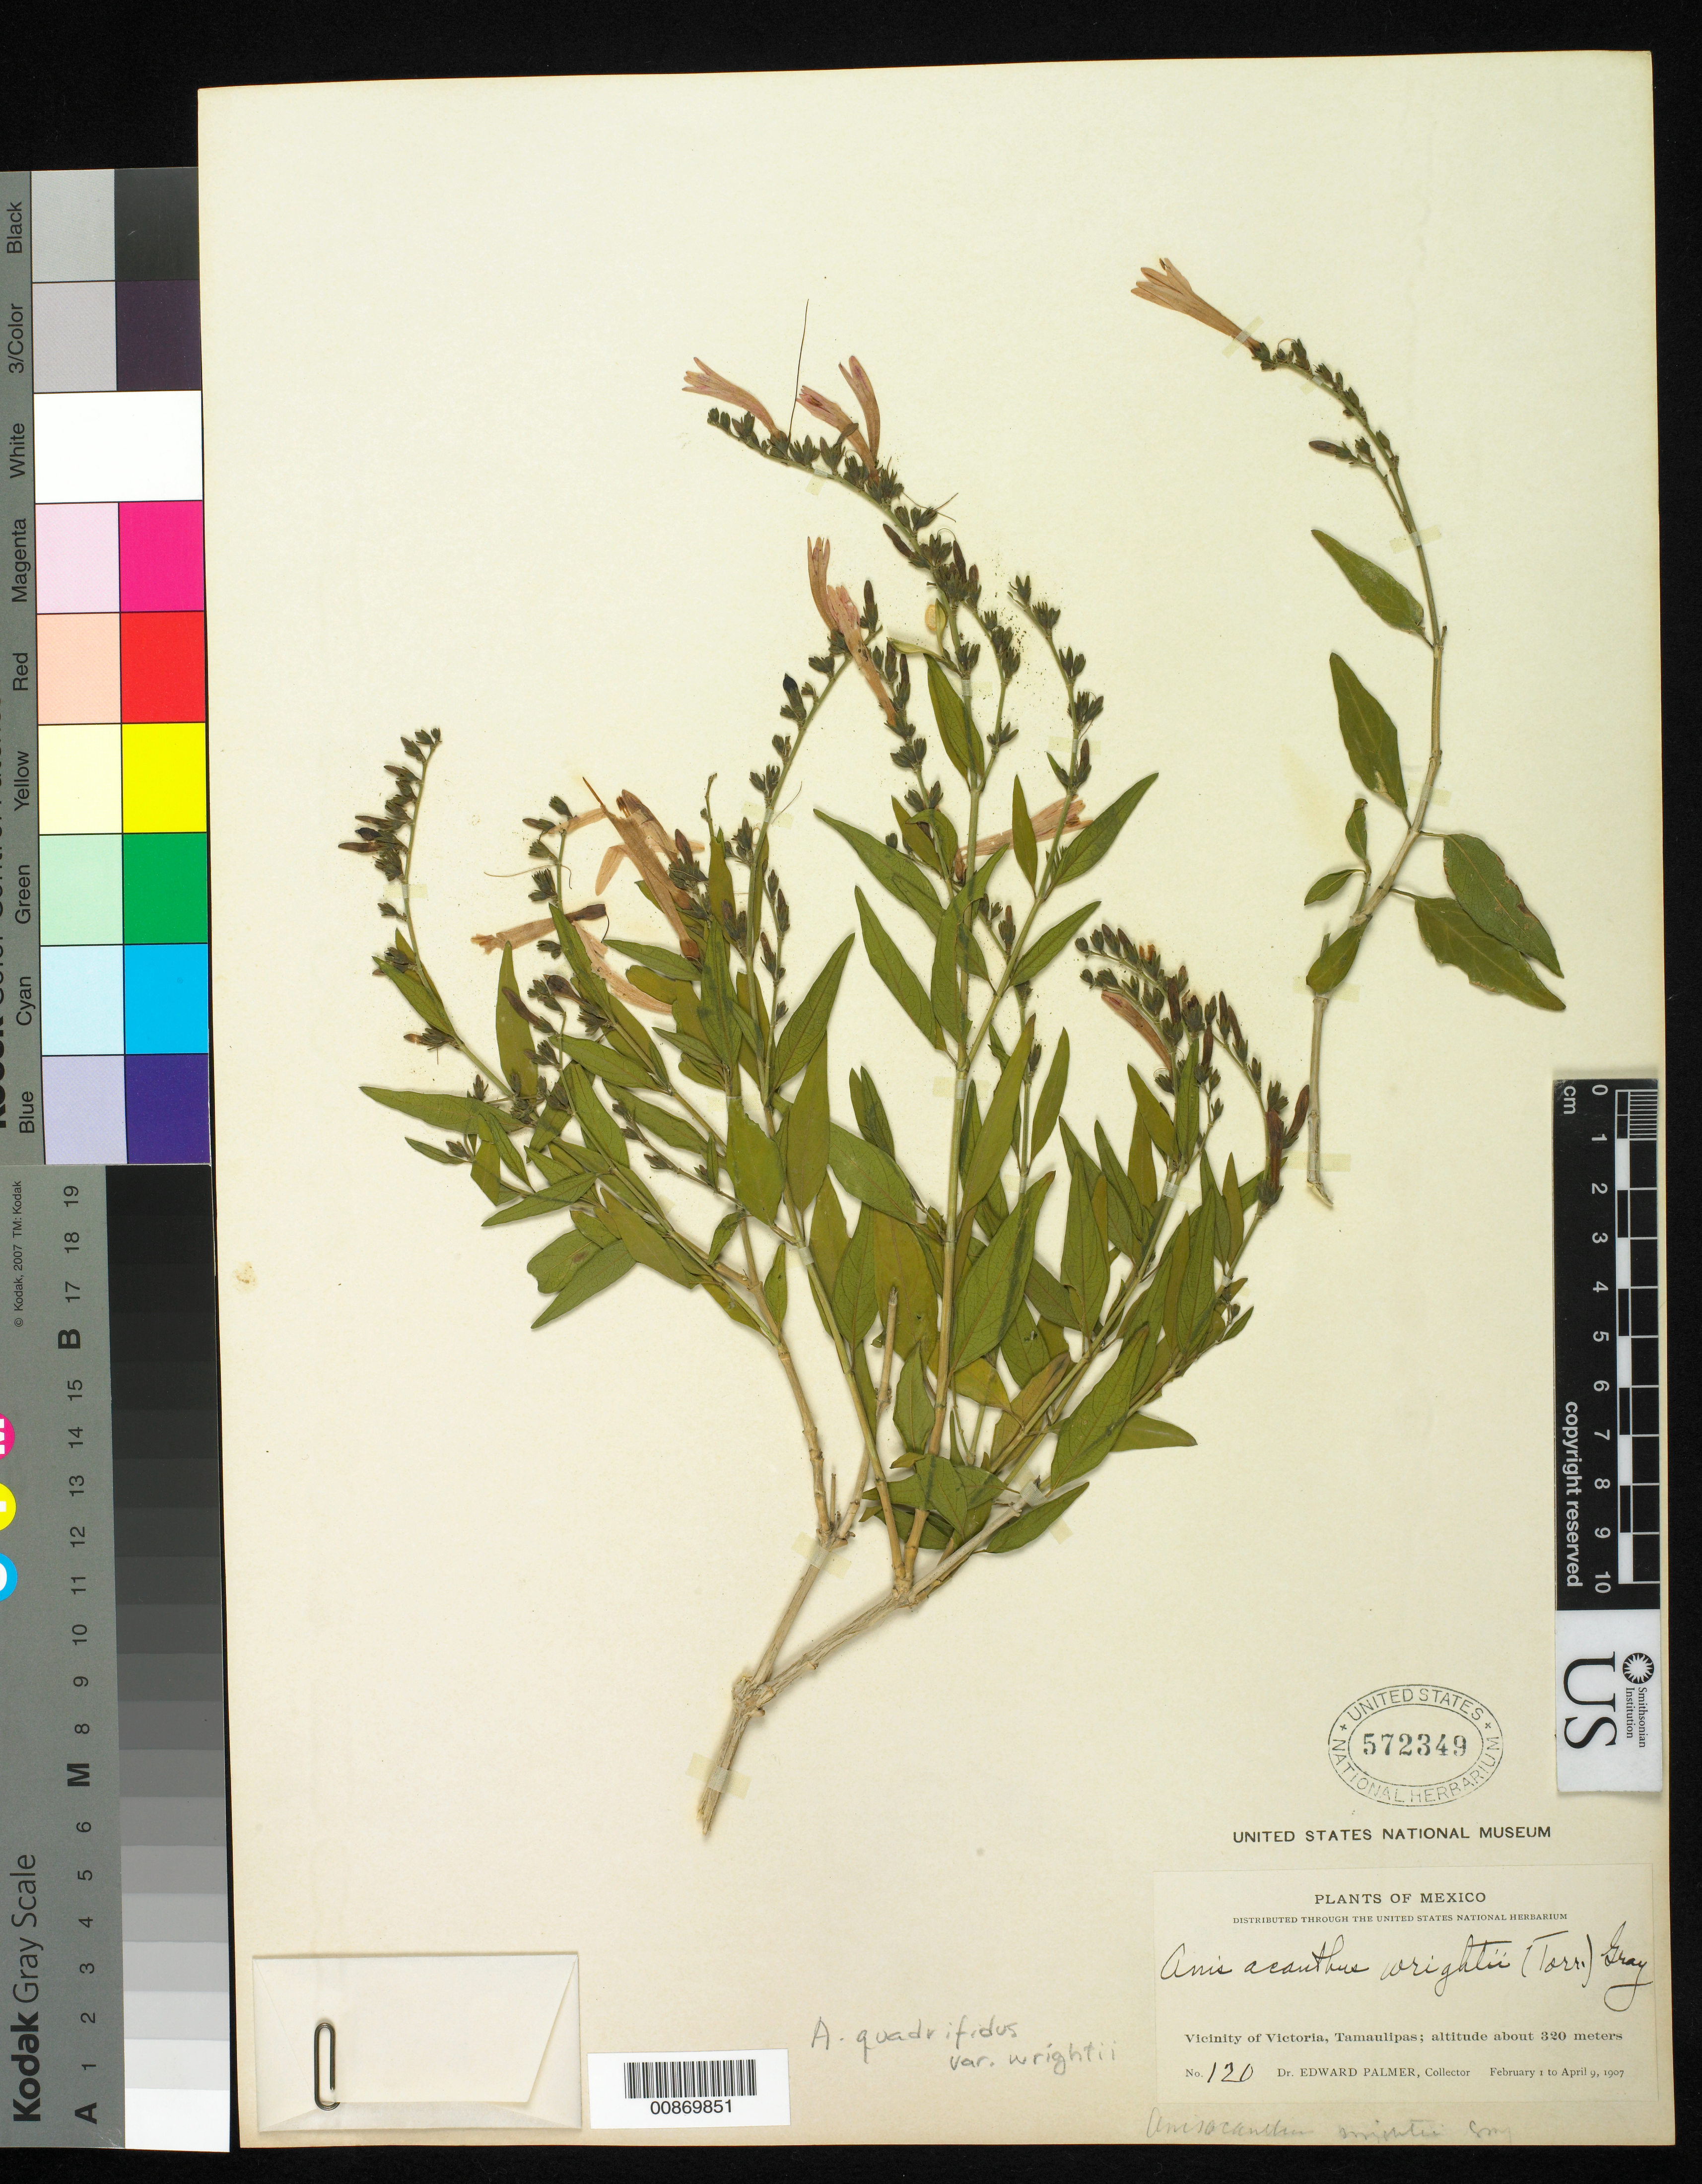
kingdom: Plantae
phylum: Tracheophyta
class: Magnoliopsida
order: Lamiales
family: Acanthaceae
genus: Anisacanthus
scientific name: Anisacanthus quadrifidus var. wrightii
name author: (Torr.) Henrickson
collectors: E. Palmer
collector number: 120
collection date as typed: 01 Feb 1907 to 09 Apr 1907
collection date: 1907-02-01/1907-04-09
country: Mexico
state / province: Tamaulipas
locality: Vicinity of Victoria.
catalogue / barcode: US 572349